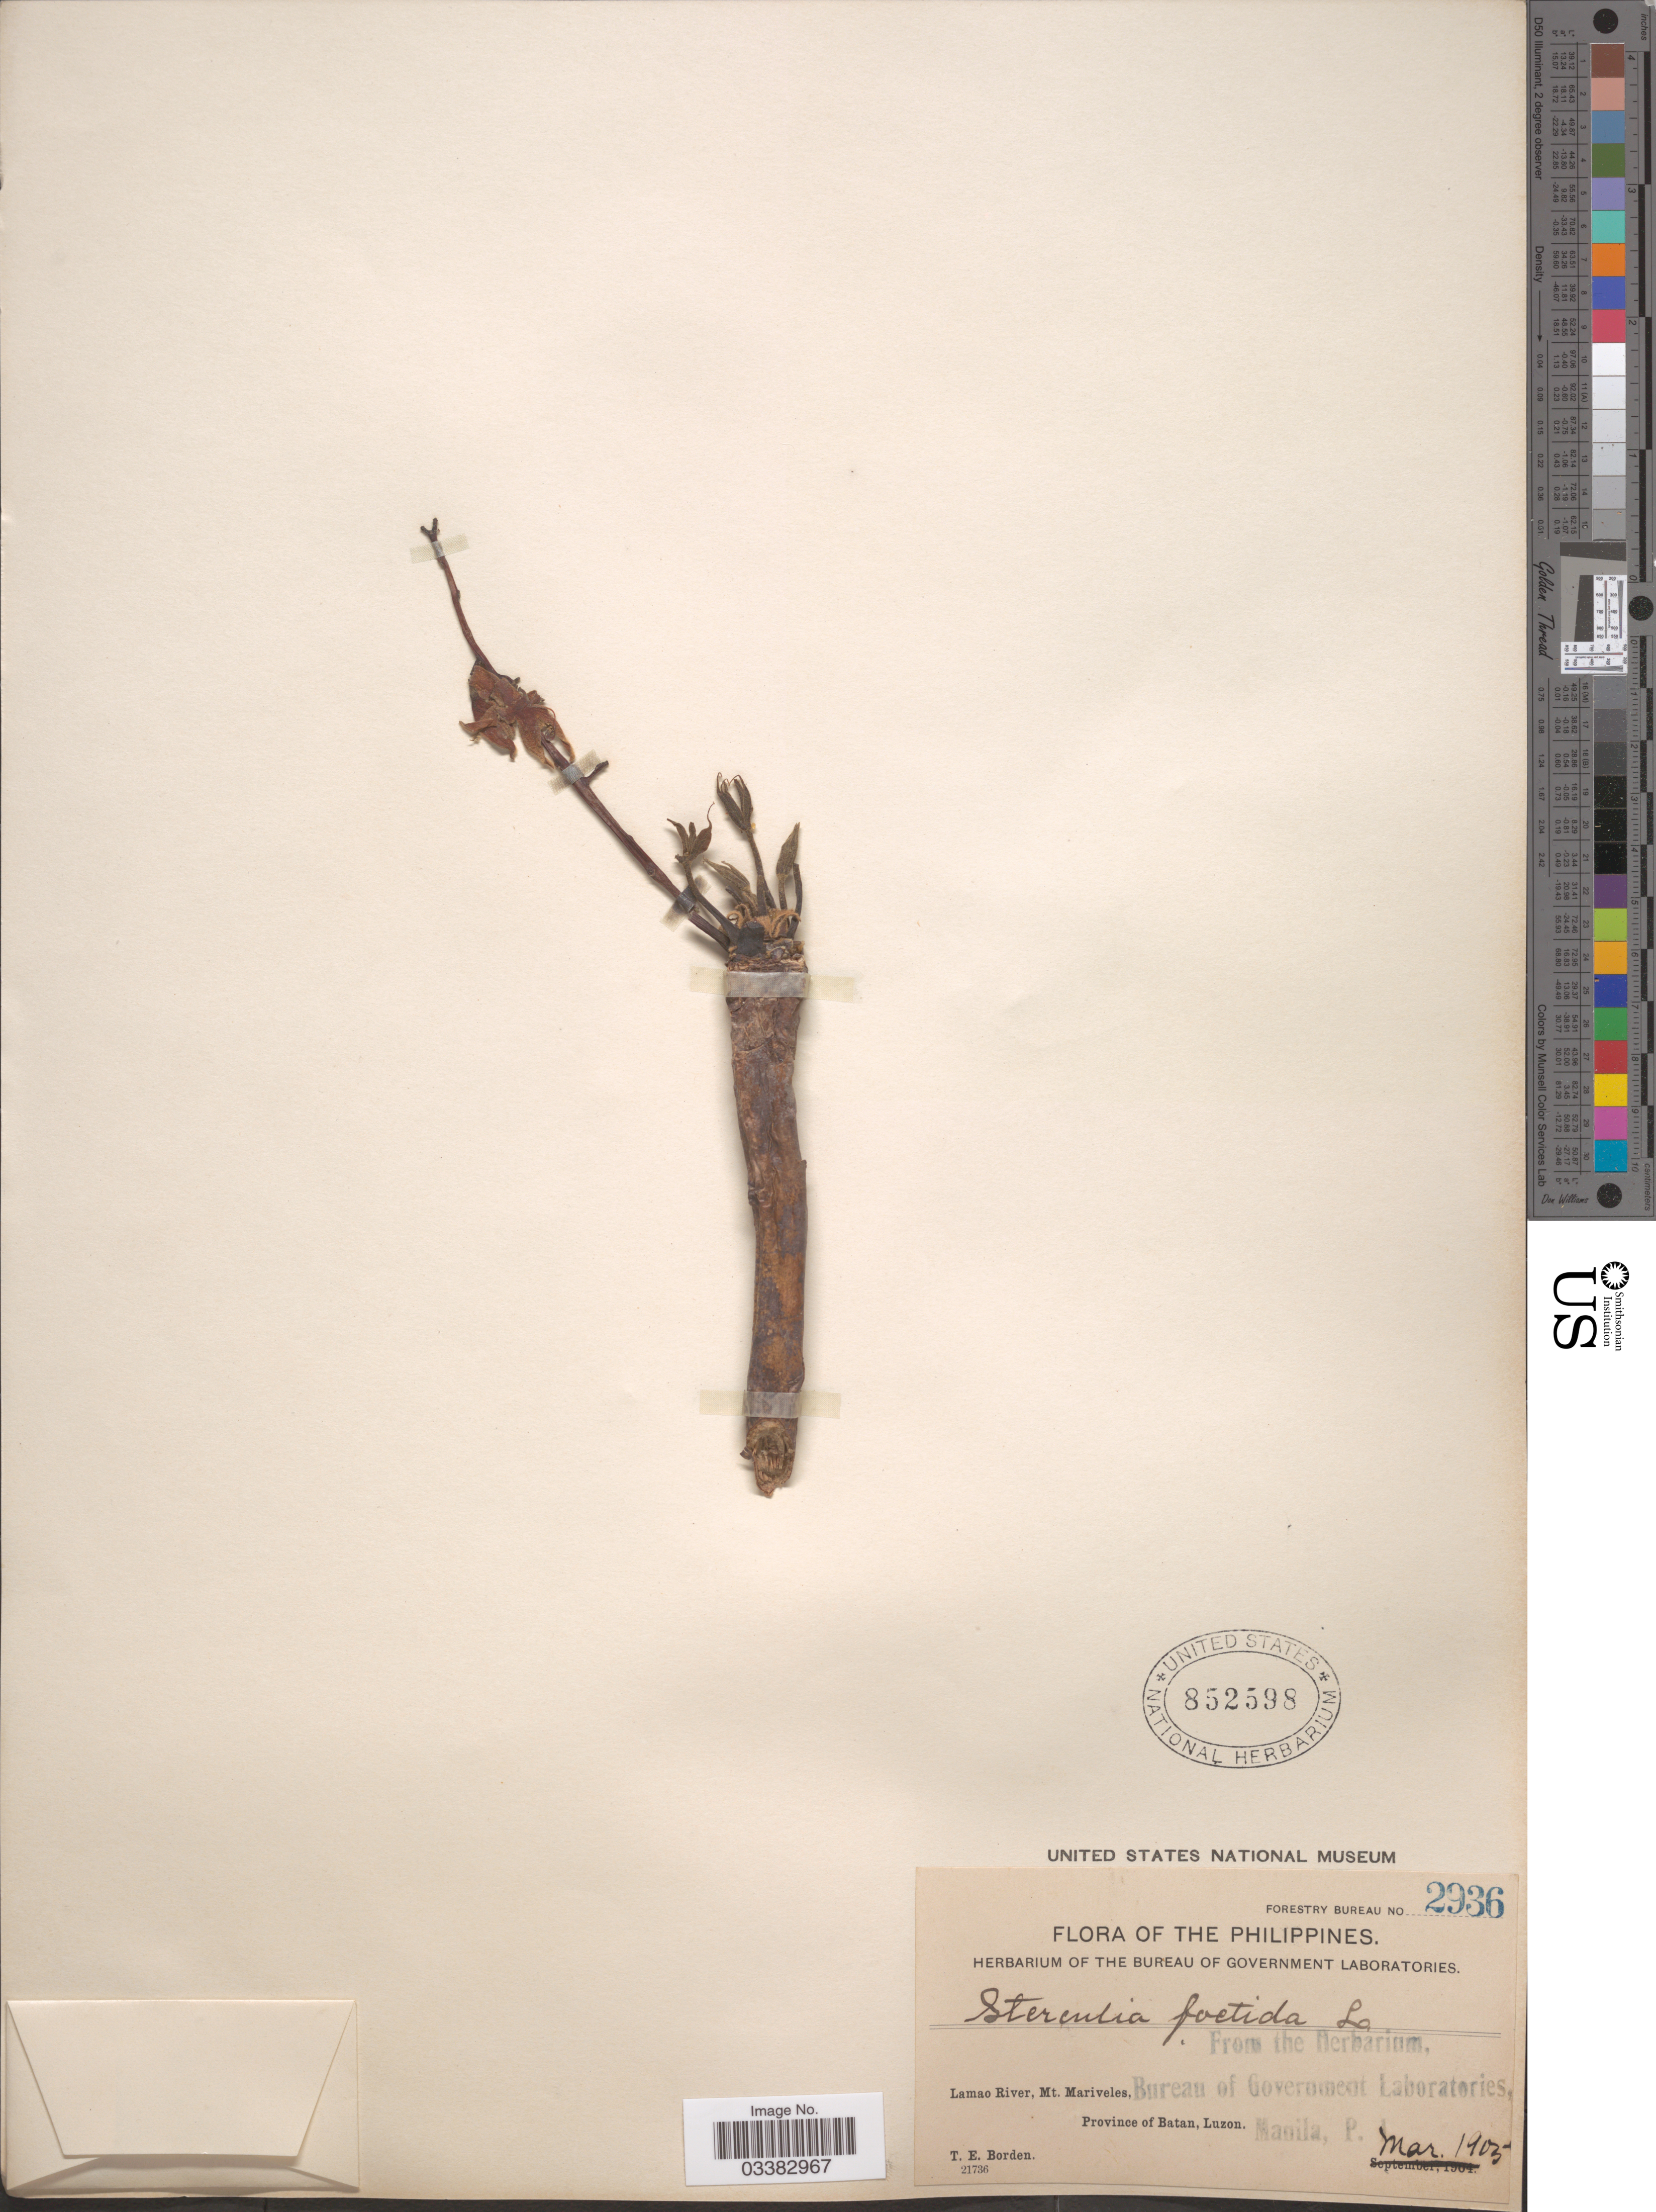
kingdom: Plantae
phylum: Tracheophyta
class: Magnoliopsida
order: Malvales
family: Malvaceae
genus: Sterculia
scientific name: Sterculia foetida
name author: L.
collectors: T. E. Borden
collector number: Forestry Bureau 2936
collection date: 1905-03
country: Philippines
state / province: Cagayan Valley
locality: Lamao River, Mt. Mariveles, Province of Batan, Luzon.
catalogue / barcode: US 852598